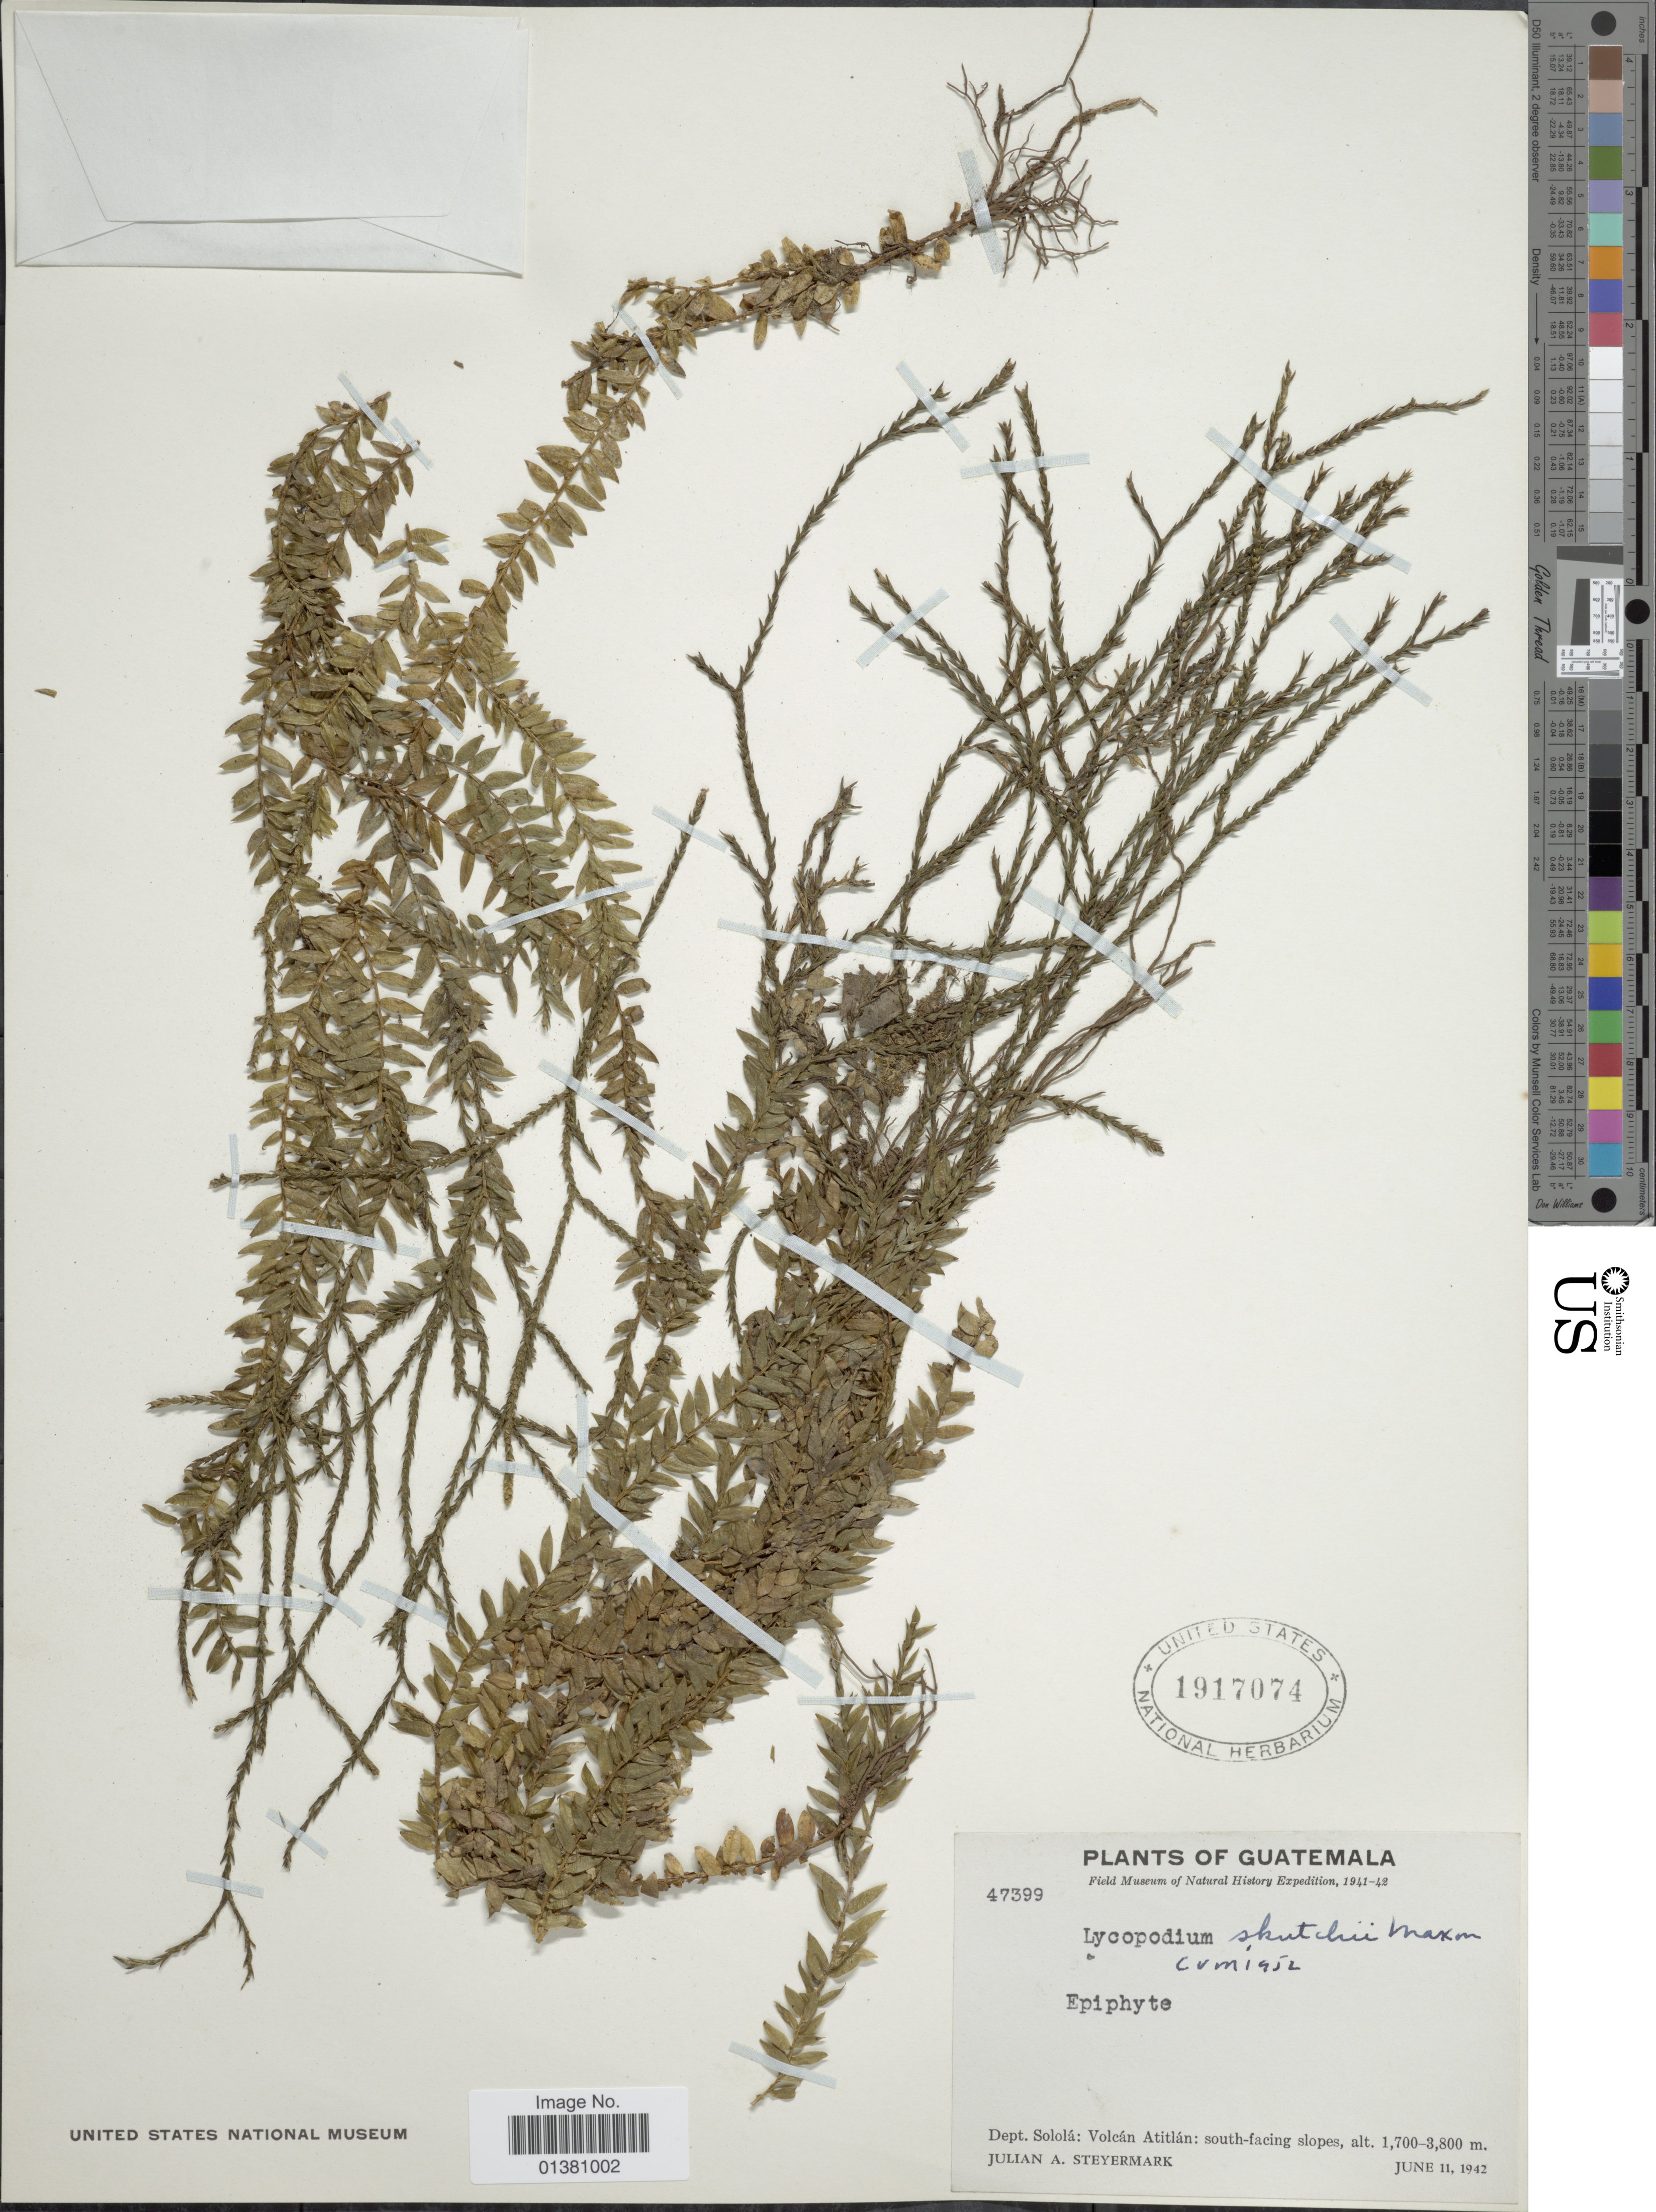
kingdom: Plantae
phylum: Tracheophyta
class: Lycopodiopsida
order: Lycopodiales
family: Lycopodiaceae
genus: Phlegmariurus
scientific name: Phlegmariurus myrsinites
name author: (Lam.) B. Øllg.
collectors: J. Steyermark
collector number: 47399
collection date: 1942-06-11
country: Guatemala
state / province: Sololá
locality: Dept Sololá: Volcán Atitlán: south-facing slopes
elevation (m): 1700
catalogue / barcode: US 1917074